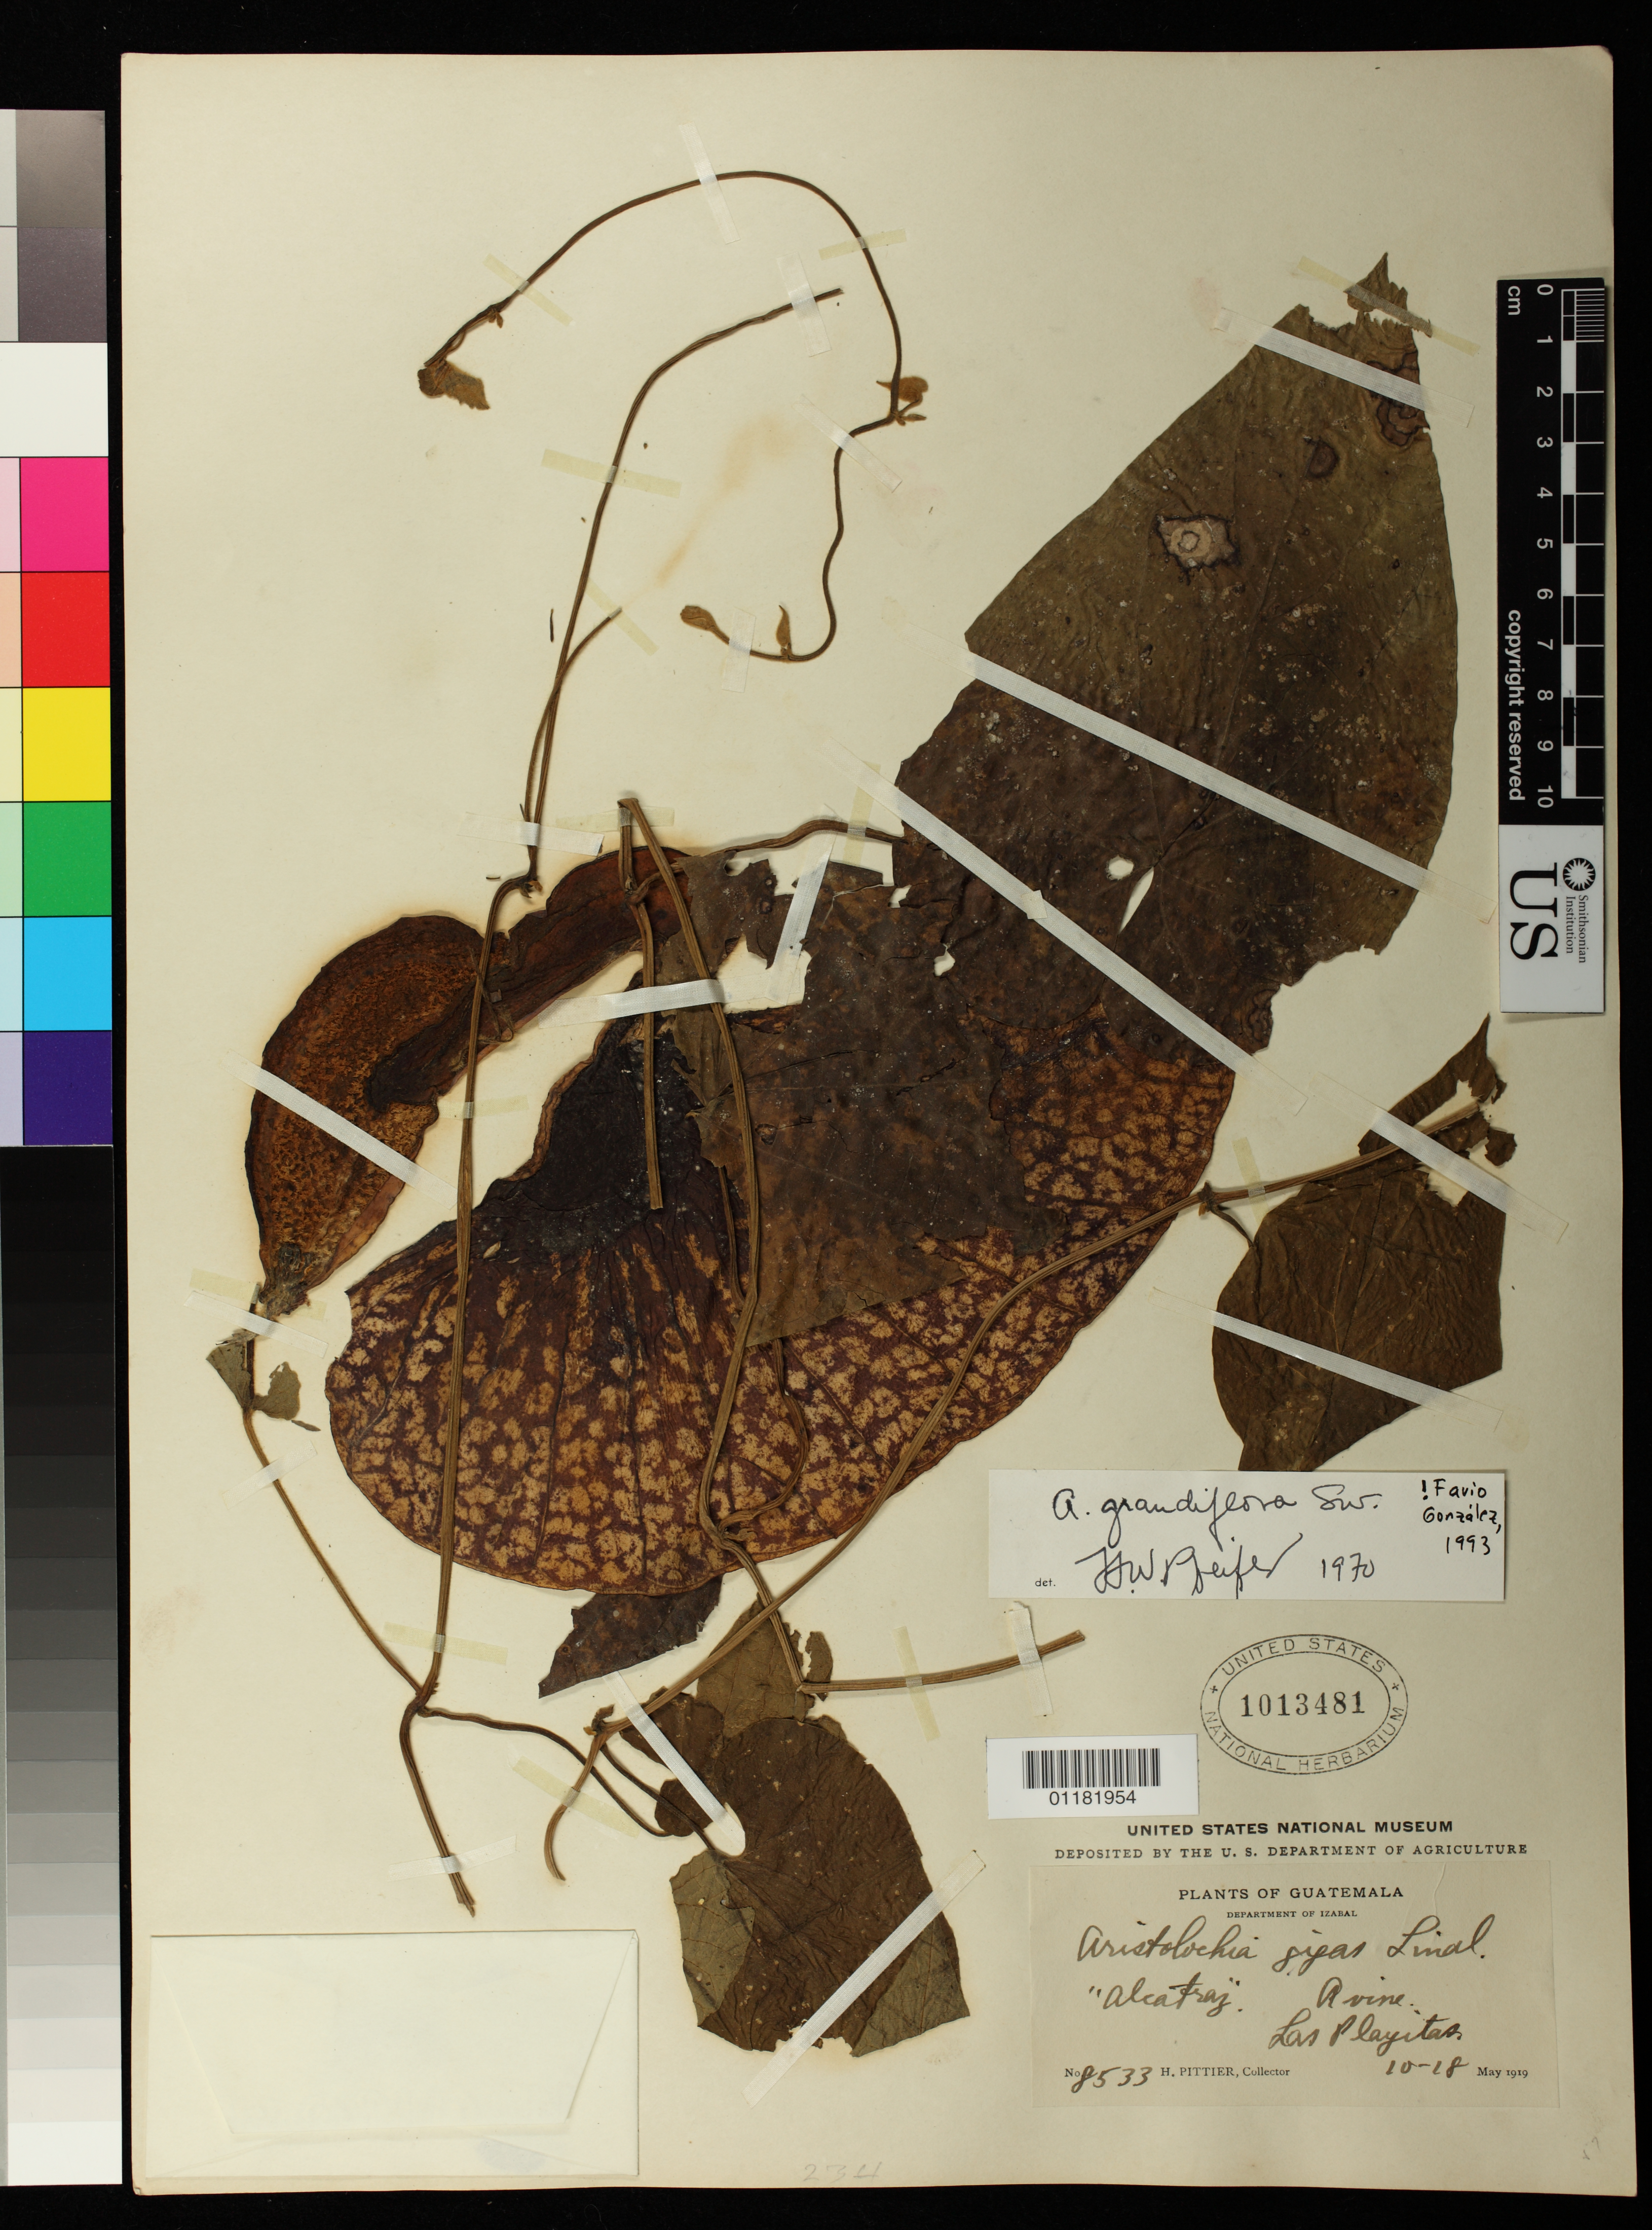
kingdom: Plantae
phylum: Tracheophyta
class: Magnoliopsida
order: Piperales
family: Aristolochiaceae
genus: Aristolochia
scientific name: Aristolochia grandiflora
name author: Sw.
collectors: H. F. Pittier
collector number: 8533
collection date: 1919-05-10/1919-05-18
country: Guatemala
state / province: Izabal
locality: Las Playitas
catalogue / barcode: US 1013481